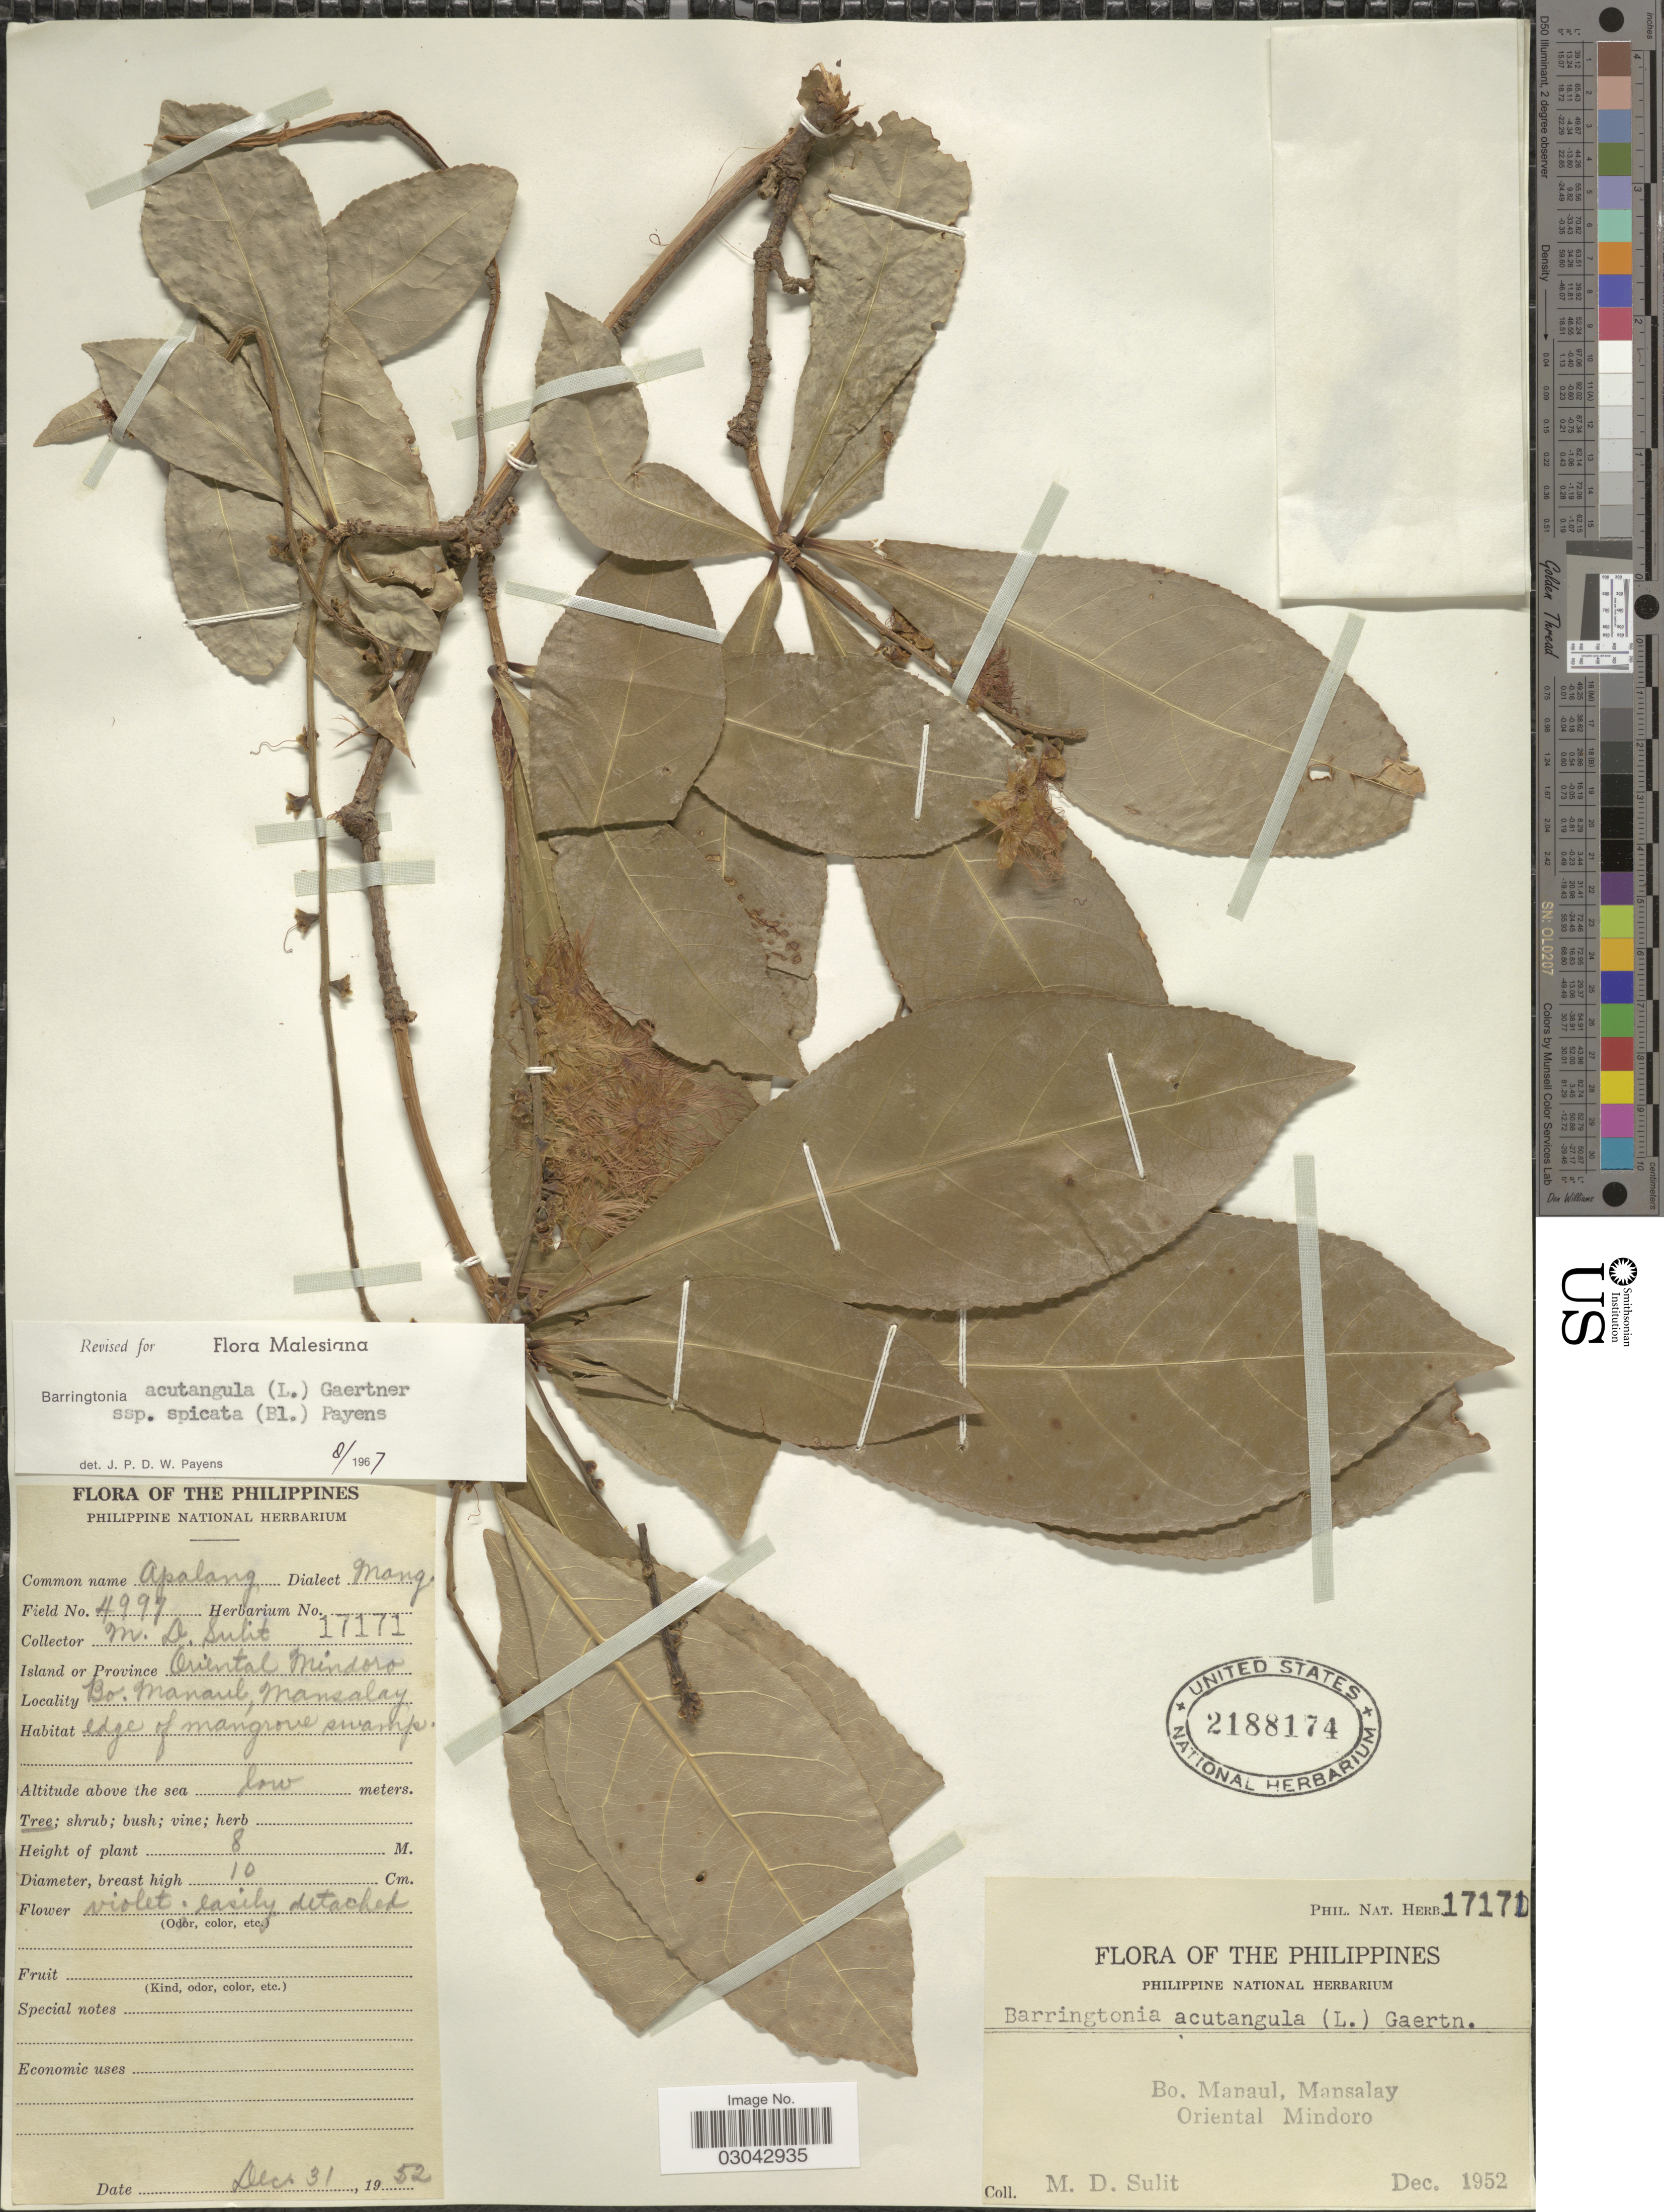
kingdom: Plantae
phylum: Tracheophyta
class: Magnoliopsida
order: Ericales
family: Lecythidaceae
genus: Barringtonia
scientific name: Barringtonia acutangula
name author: (L.) Gaertn.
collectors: M. Sulit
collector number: Phil. Nat. Herb. 17171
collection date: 1952-12-31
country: Philippines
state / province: Mimaropa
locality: Bo. Manaul, Mansalay, Oriental Mindoro.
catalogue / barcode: US 2188174